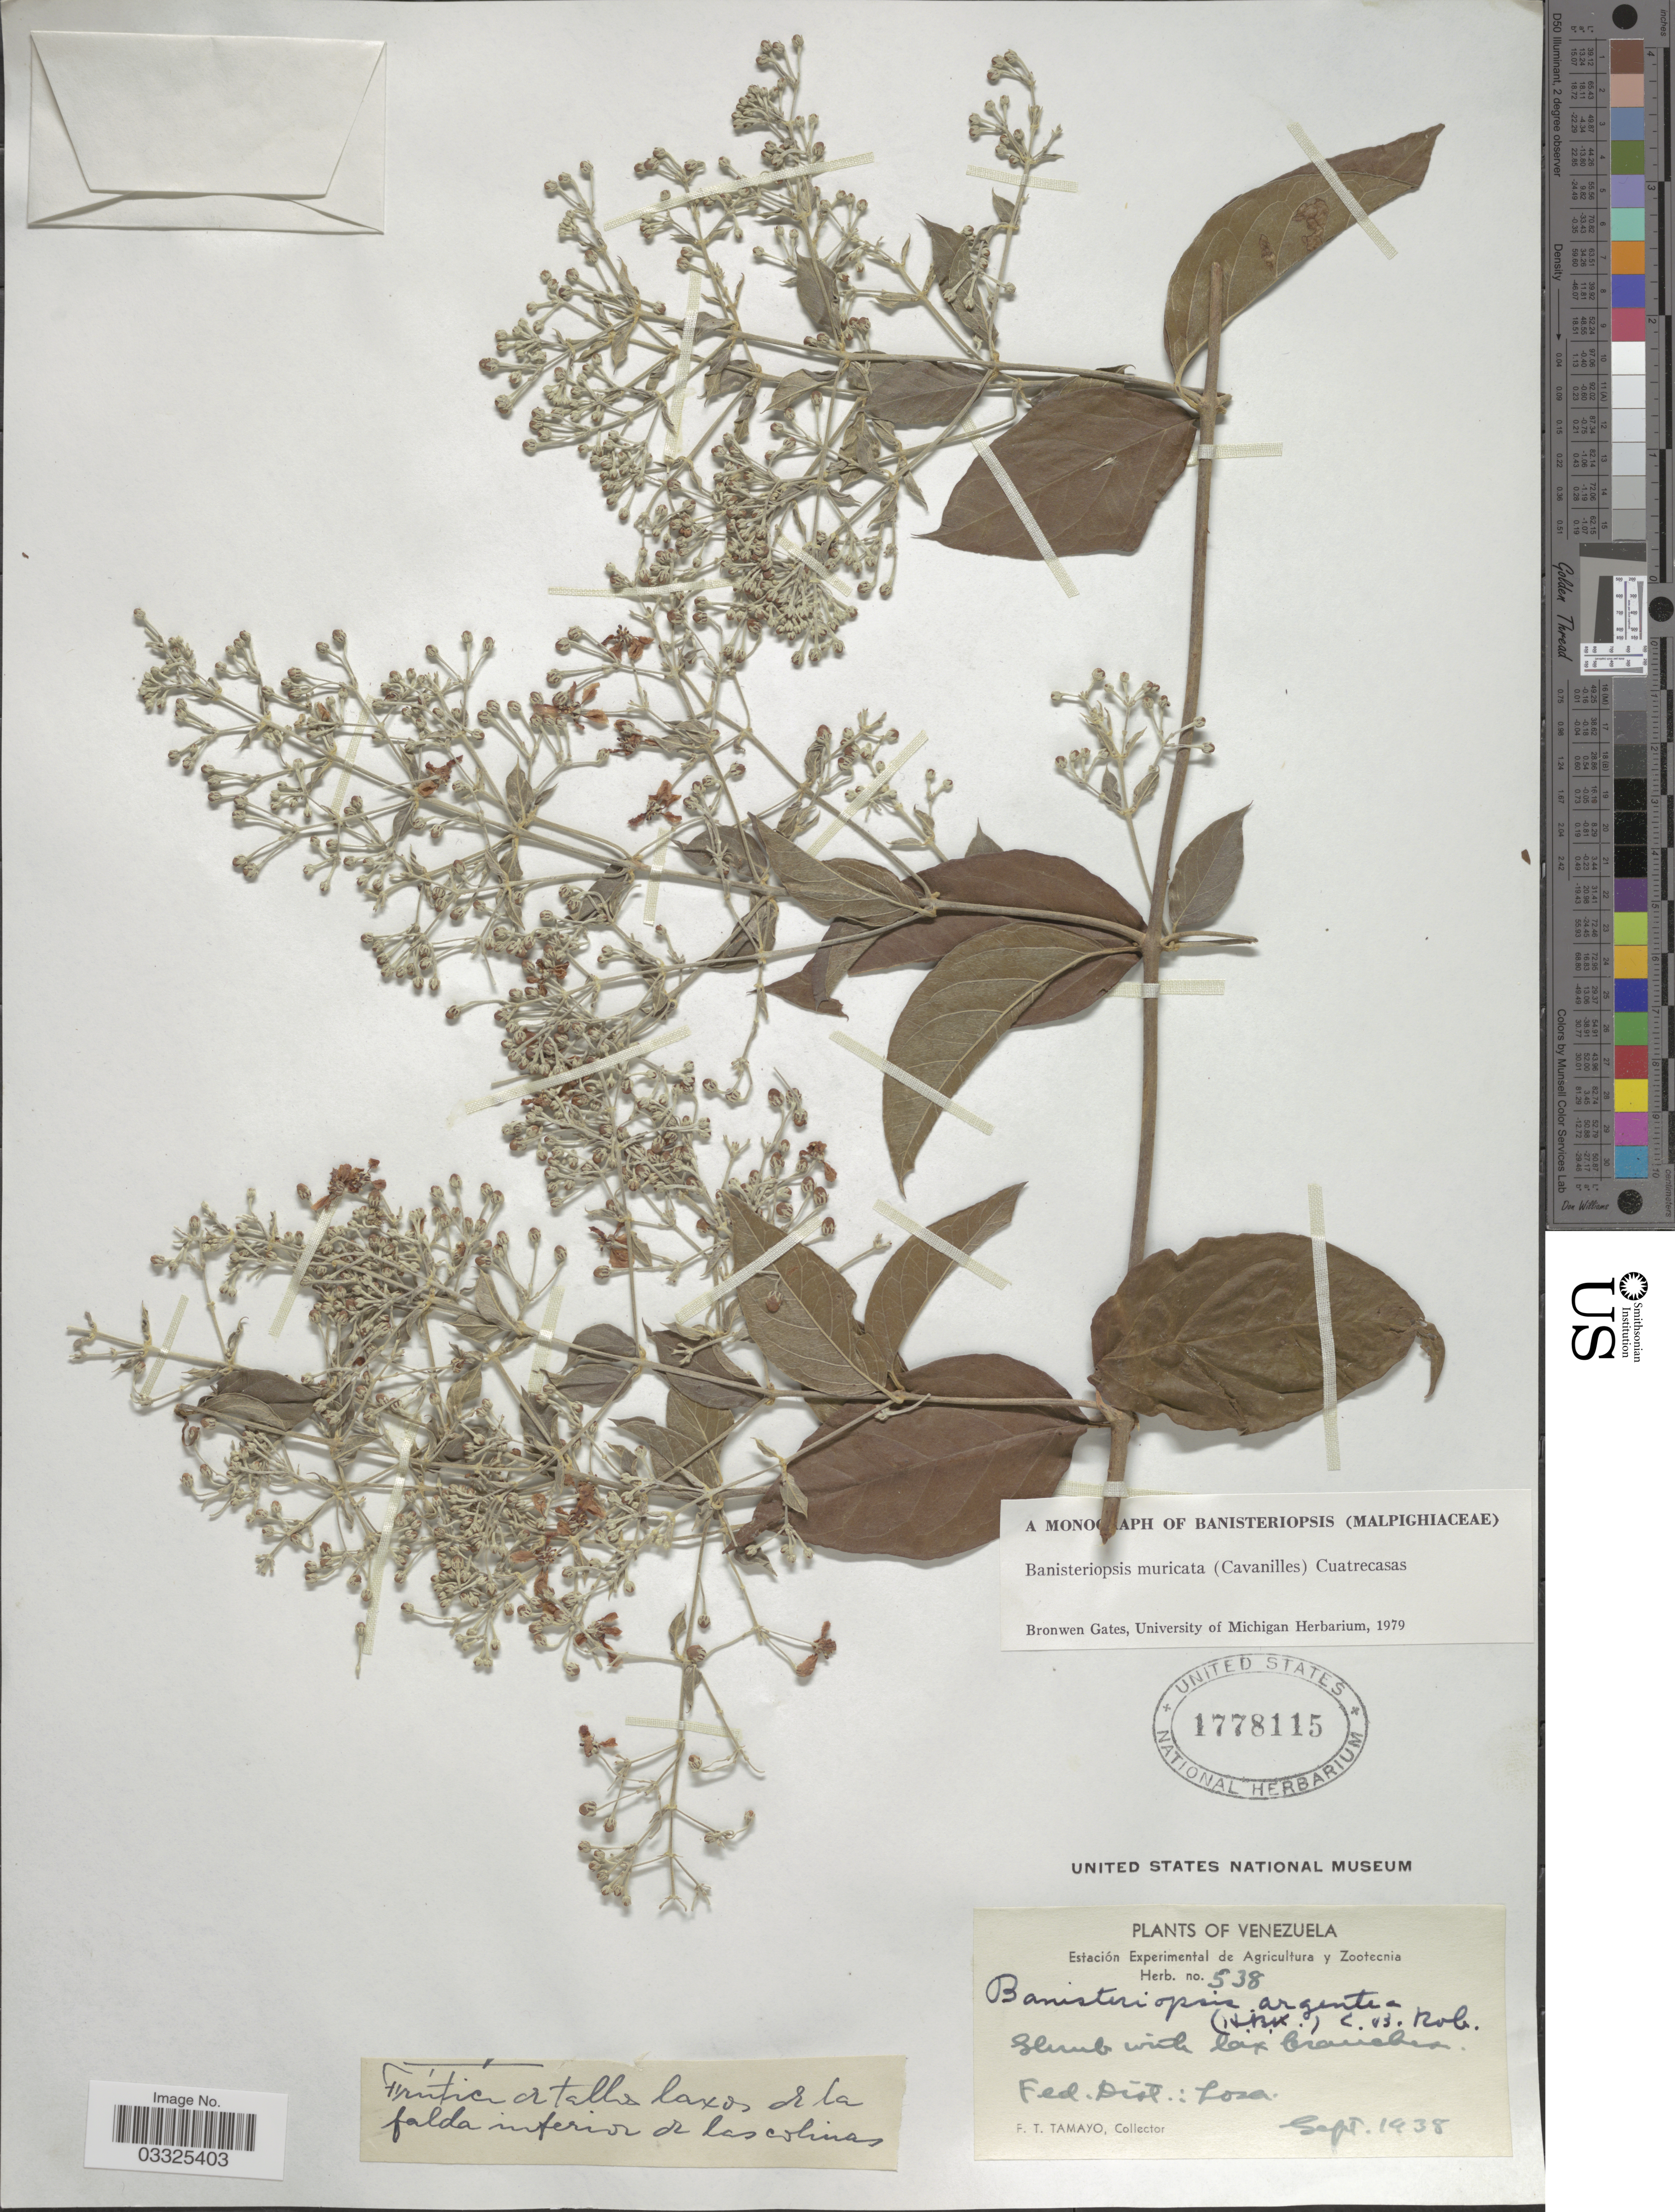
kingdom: Plantae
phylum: Tracheophyta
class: Magnoliopsida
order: Malpighiales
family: Malpighiaceae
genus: Banisteriopsis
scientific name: Banisteriopsis muricata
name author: (Cav.) Cuatrec.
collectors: F. Tamayo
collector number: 538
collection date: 1938-09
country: Venezuela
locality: Fed. Dist.: Loza.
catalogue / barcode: US 1778115